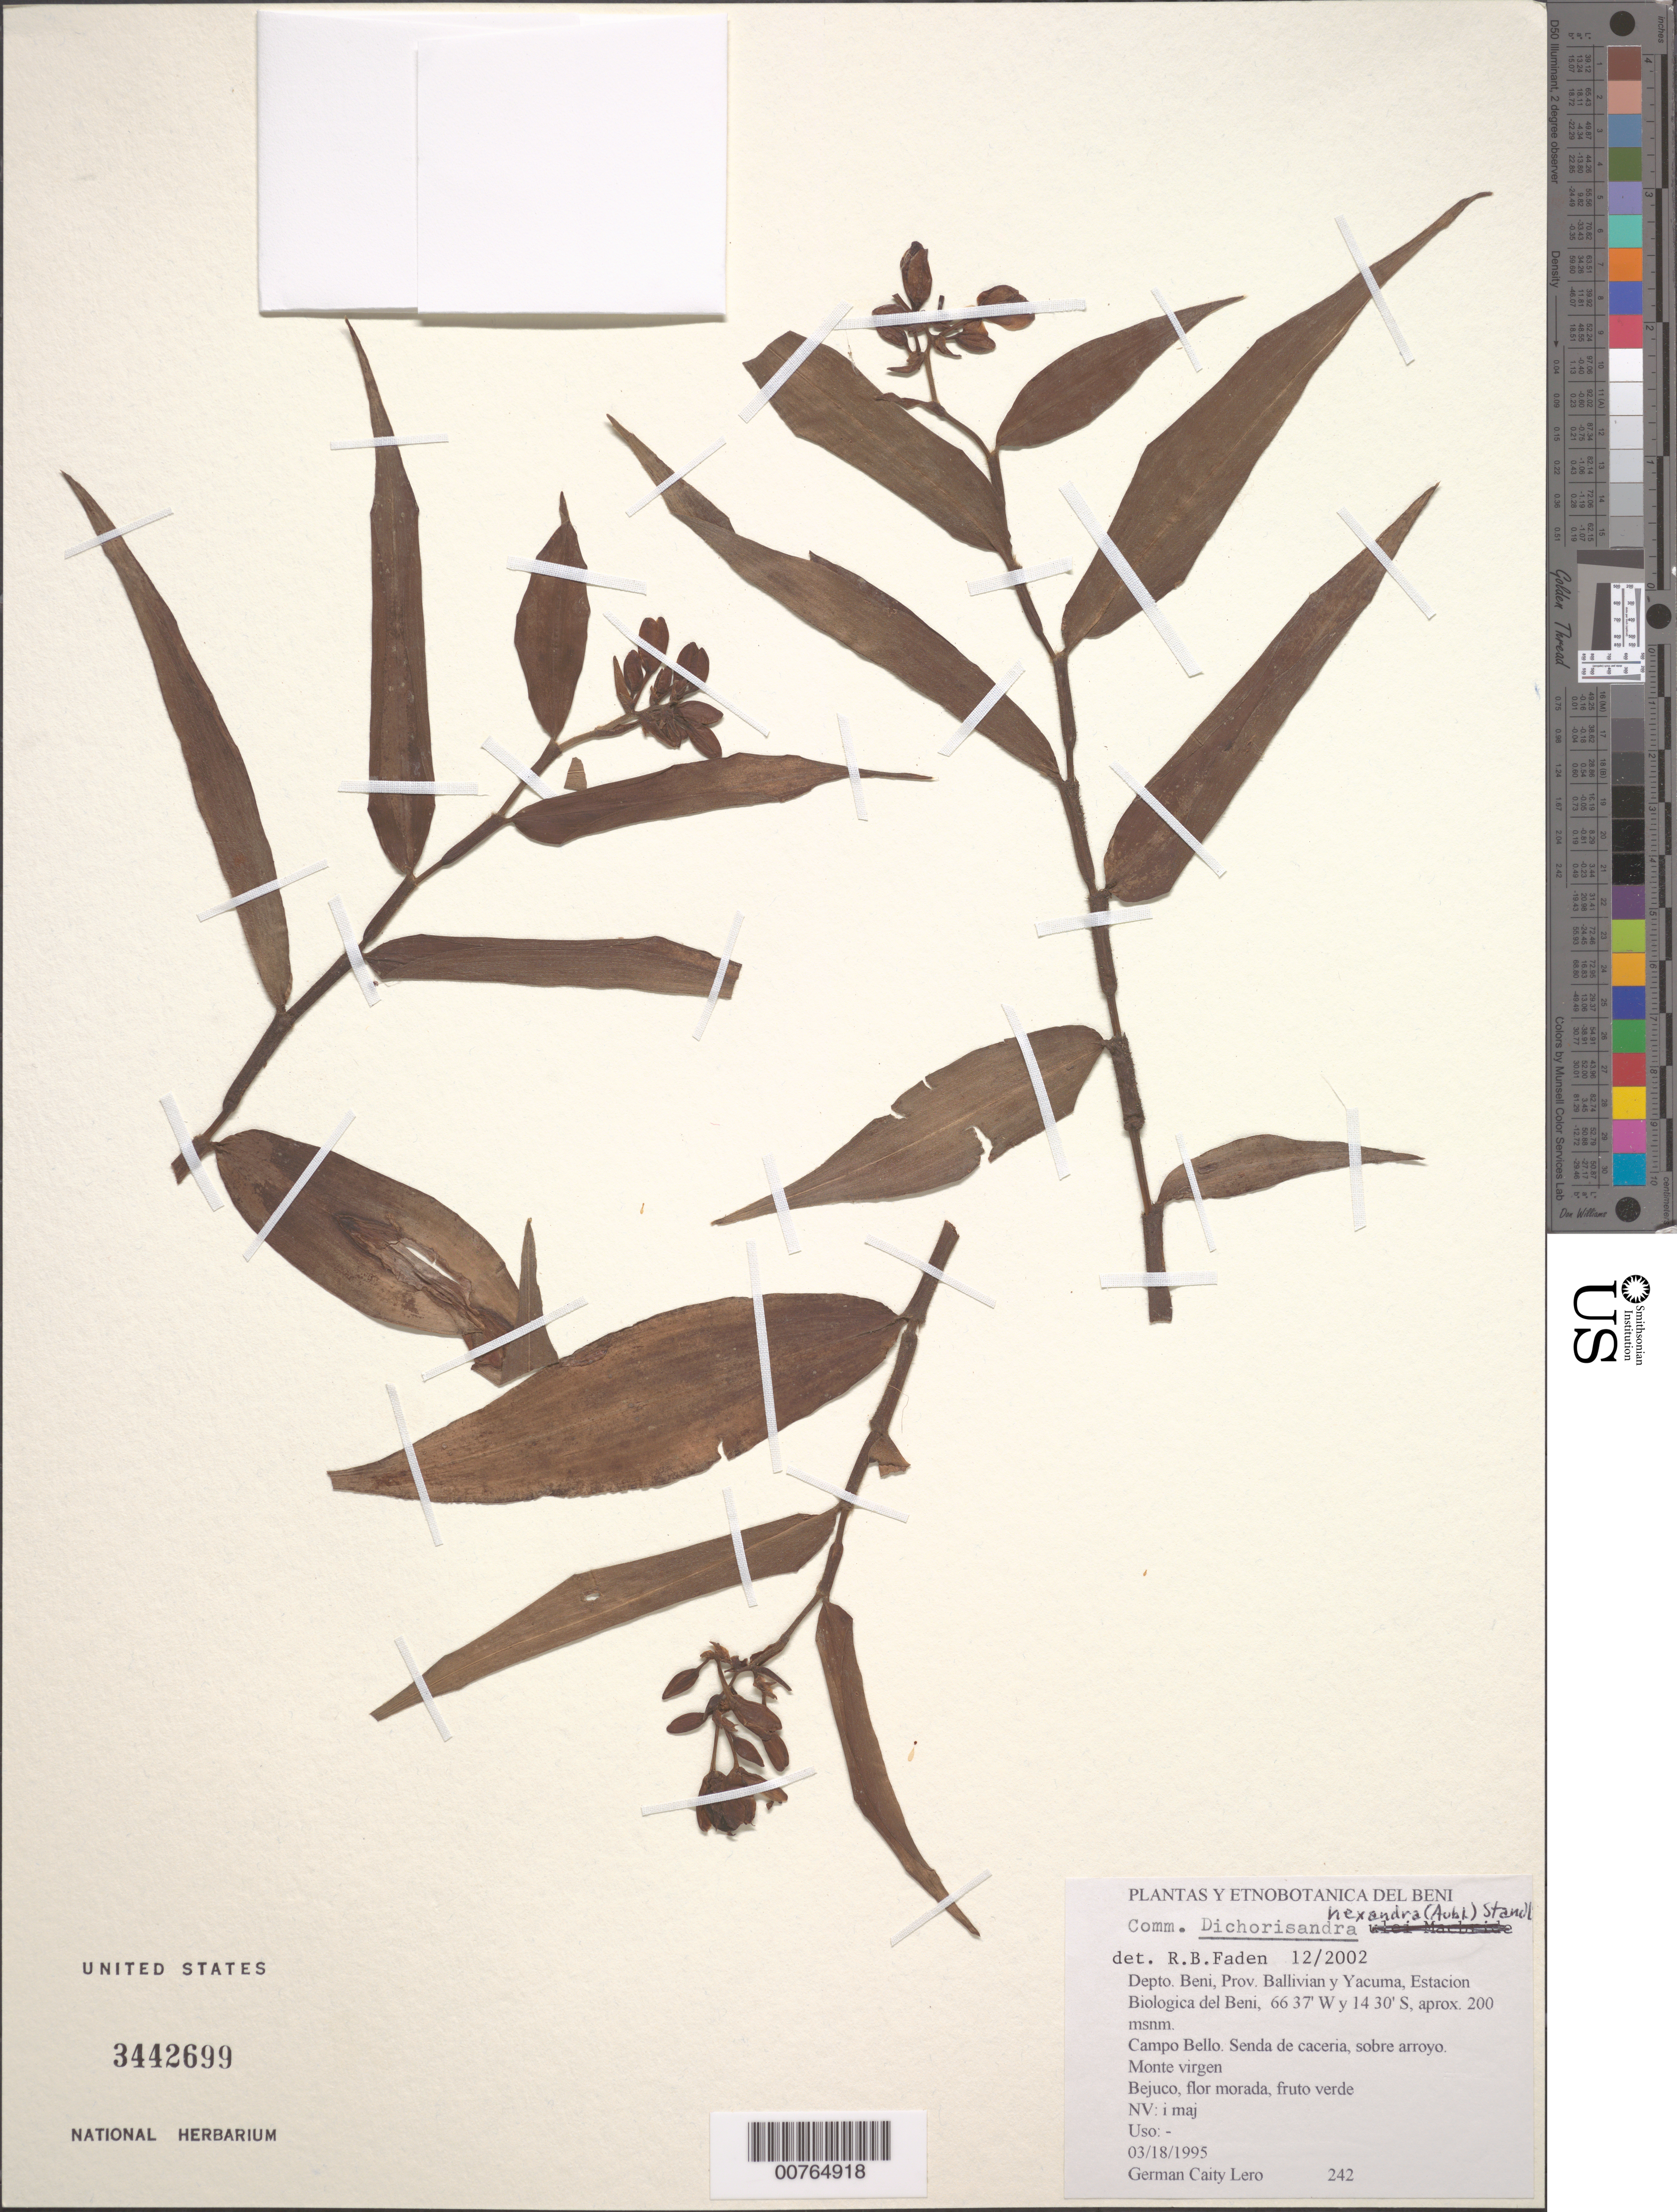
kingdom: Plantae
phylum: Tracheophyta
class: Liliopsida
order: Commelinales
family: Commelinaceae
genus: Dichorisandra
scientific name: Dichorisandra hexandra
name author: (Aubl.) Standl.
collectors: G. C. Lero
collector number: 242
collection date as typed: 18 Mar 1995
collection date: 1995-03-18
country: Bolivia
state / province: Beni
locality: Ballivian and Yacuma Prov., Estacion Biological del Beni.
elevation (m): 200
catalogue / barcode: US 3442699